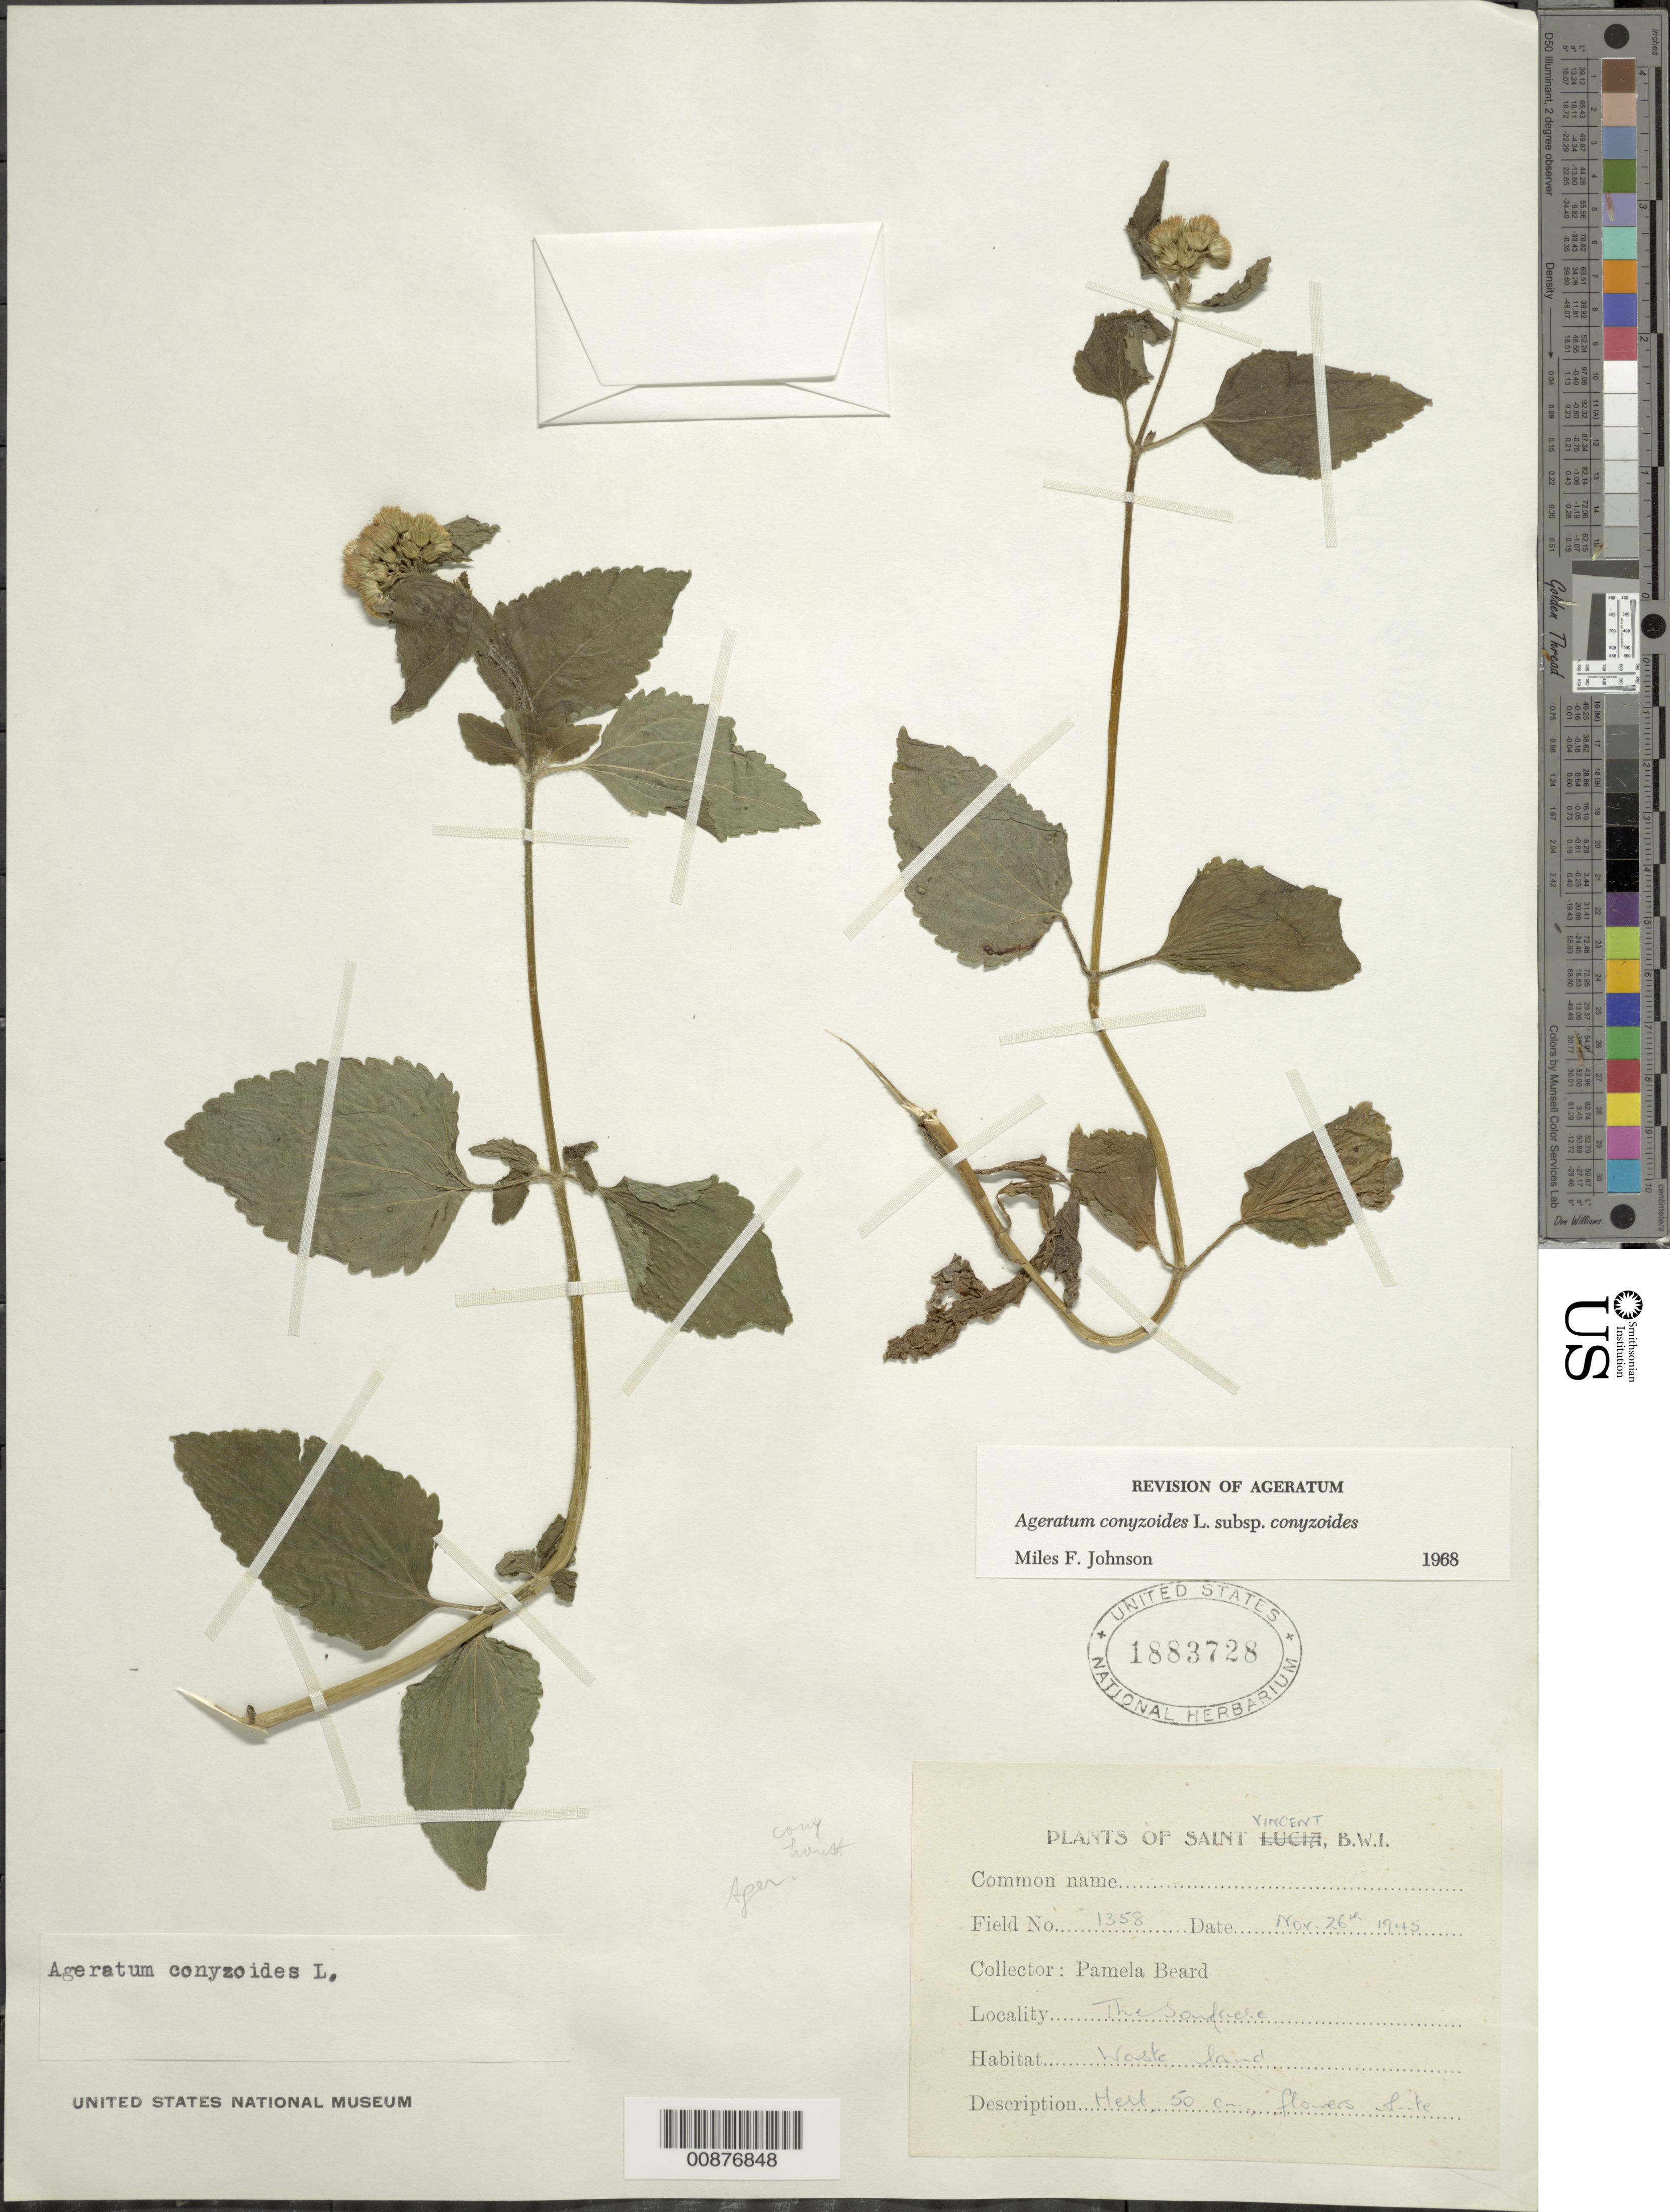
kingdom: Plantae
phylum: Tracheophyta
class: Magnoliopsida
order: Asterales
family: Asteraceae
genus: Ageratum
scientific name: Ageratum conyzoides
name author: L.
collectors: P. Beard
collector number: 1358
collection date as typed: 26 Nov 1945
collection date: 1945-11-26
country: St. Vincent - Grenadines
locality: Soufrere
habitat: Wasteland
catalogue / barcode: US 1883728